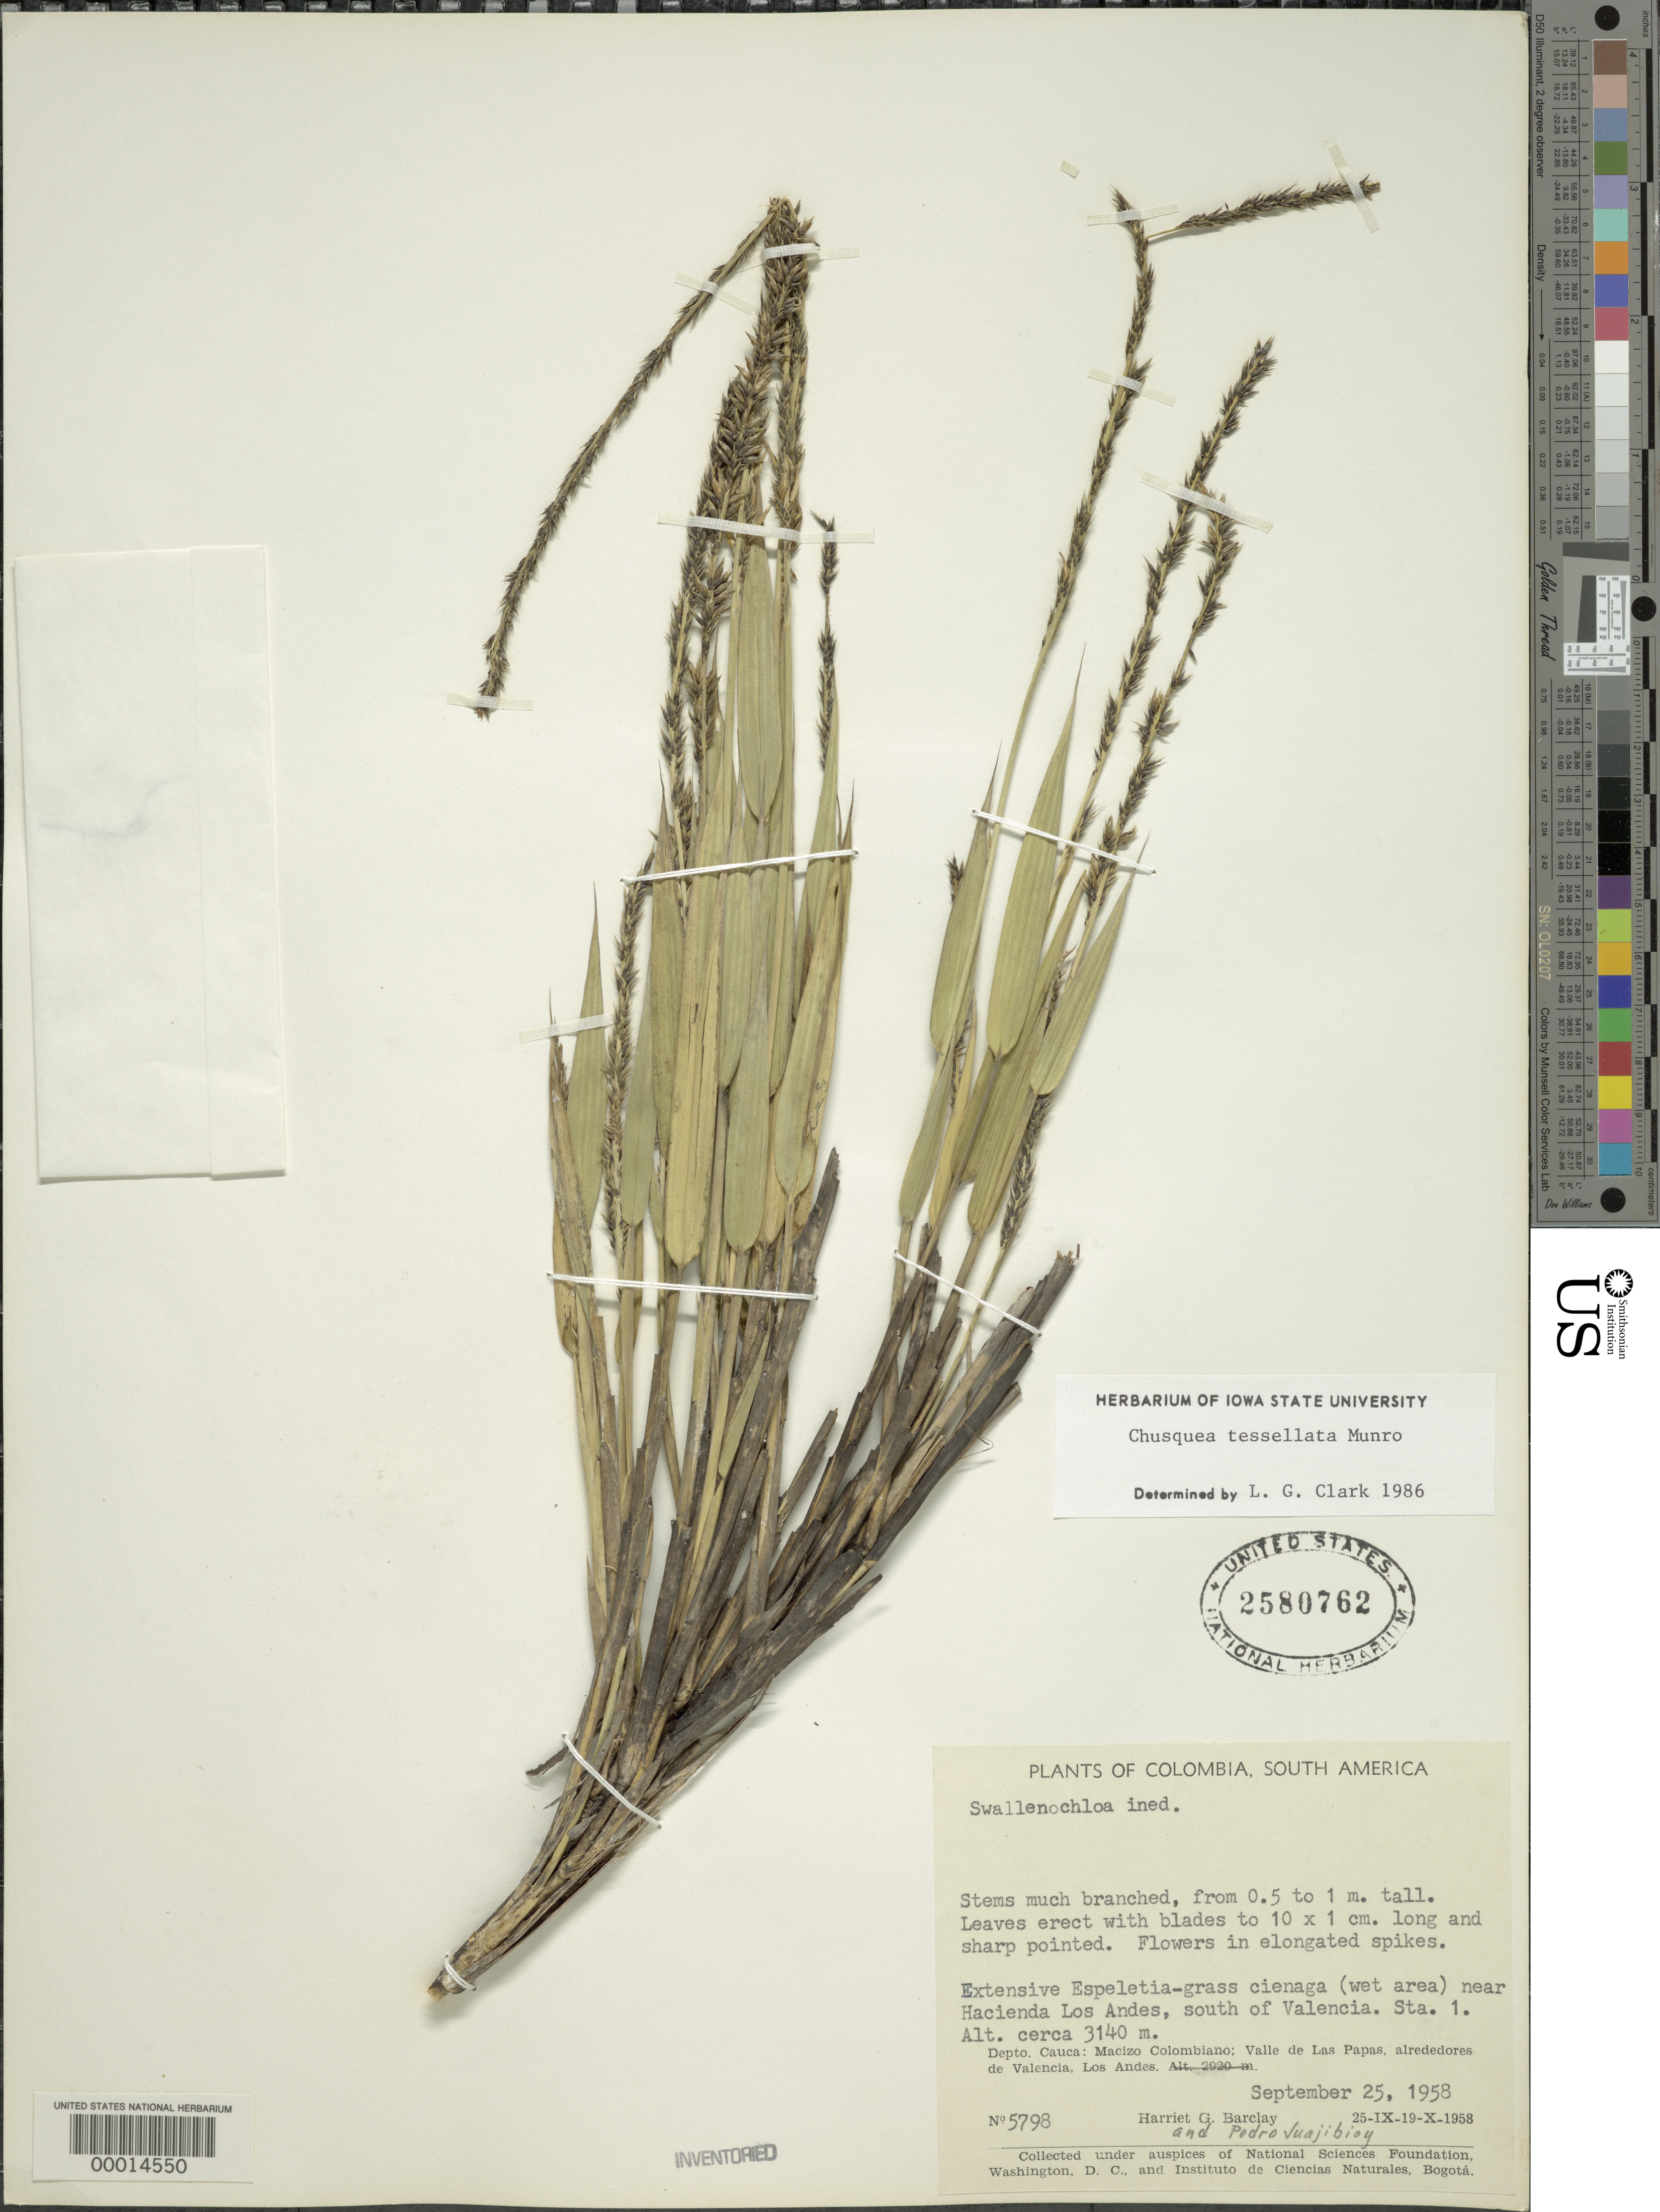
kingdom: Plantae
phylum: Tracheophyta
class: Liliopsida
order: Poales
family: Poaceae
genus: Chusquea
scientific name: Chusquea tessellata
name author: Munro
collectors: H. G. Barclay & P. Juajibioy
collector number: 5798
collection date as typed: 25 Sep 1958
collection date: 1958-09-25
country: Colombia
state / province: Cauca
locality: Macizo Colombiano, Valle de las Papas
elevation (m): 3140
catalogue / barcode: US 2580762